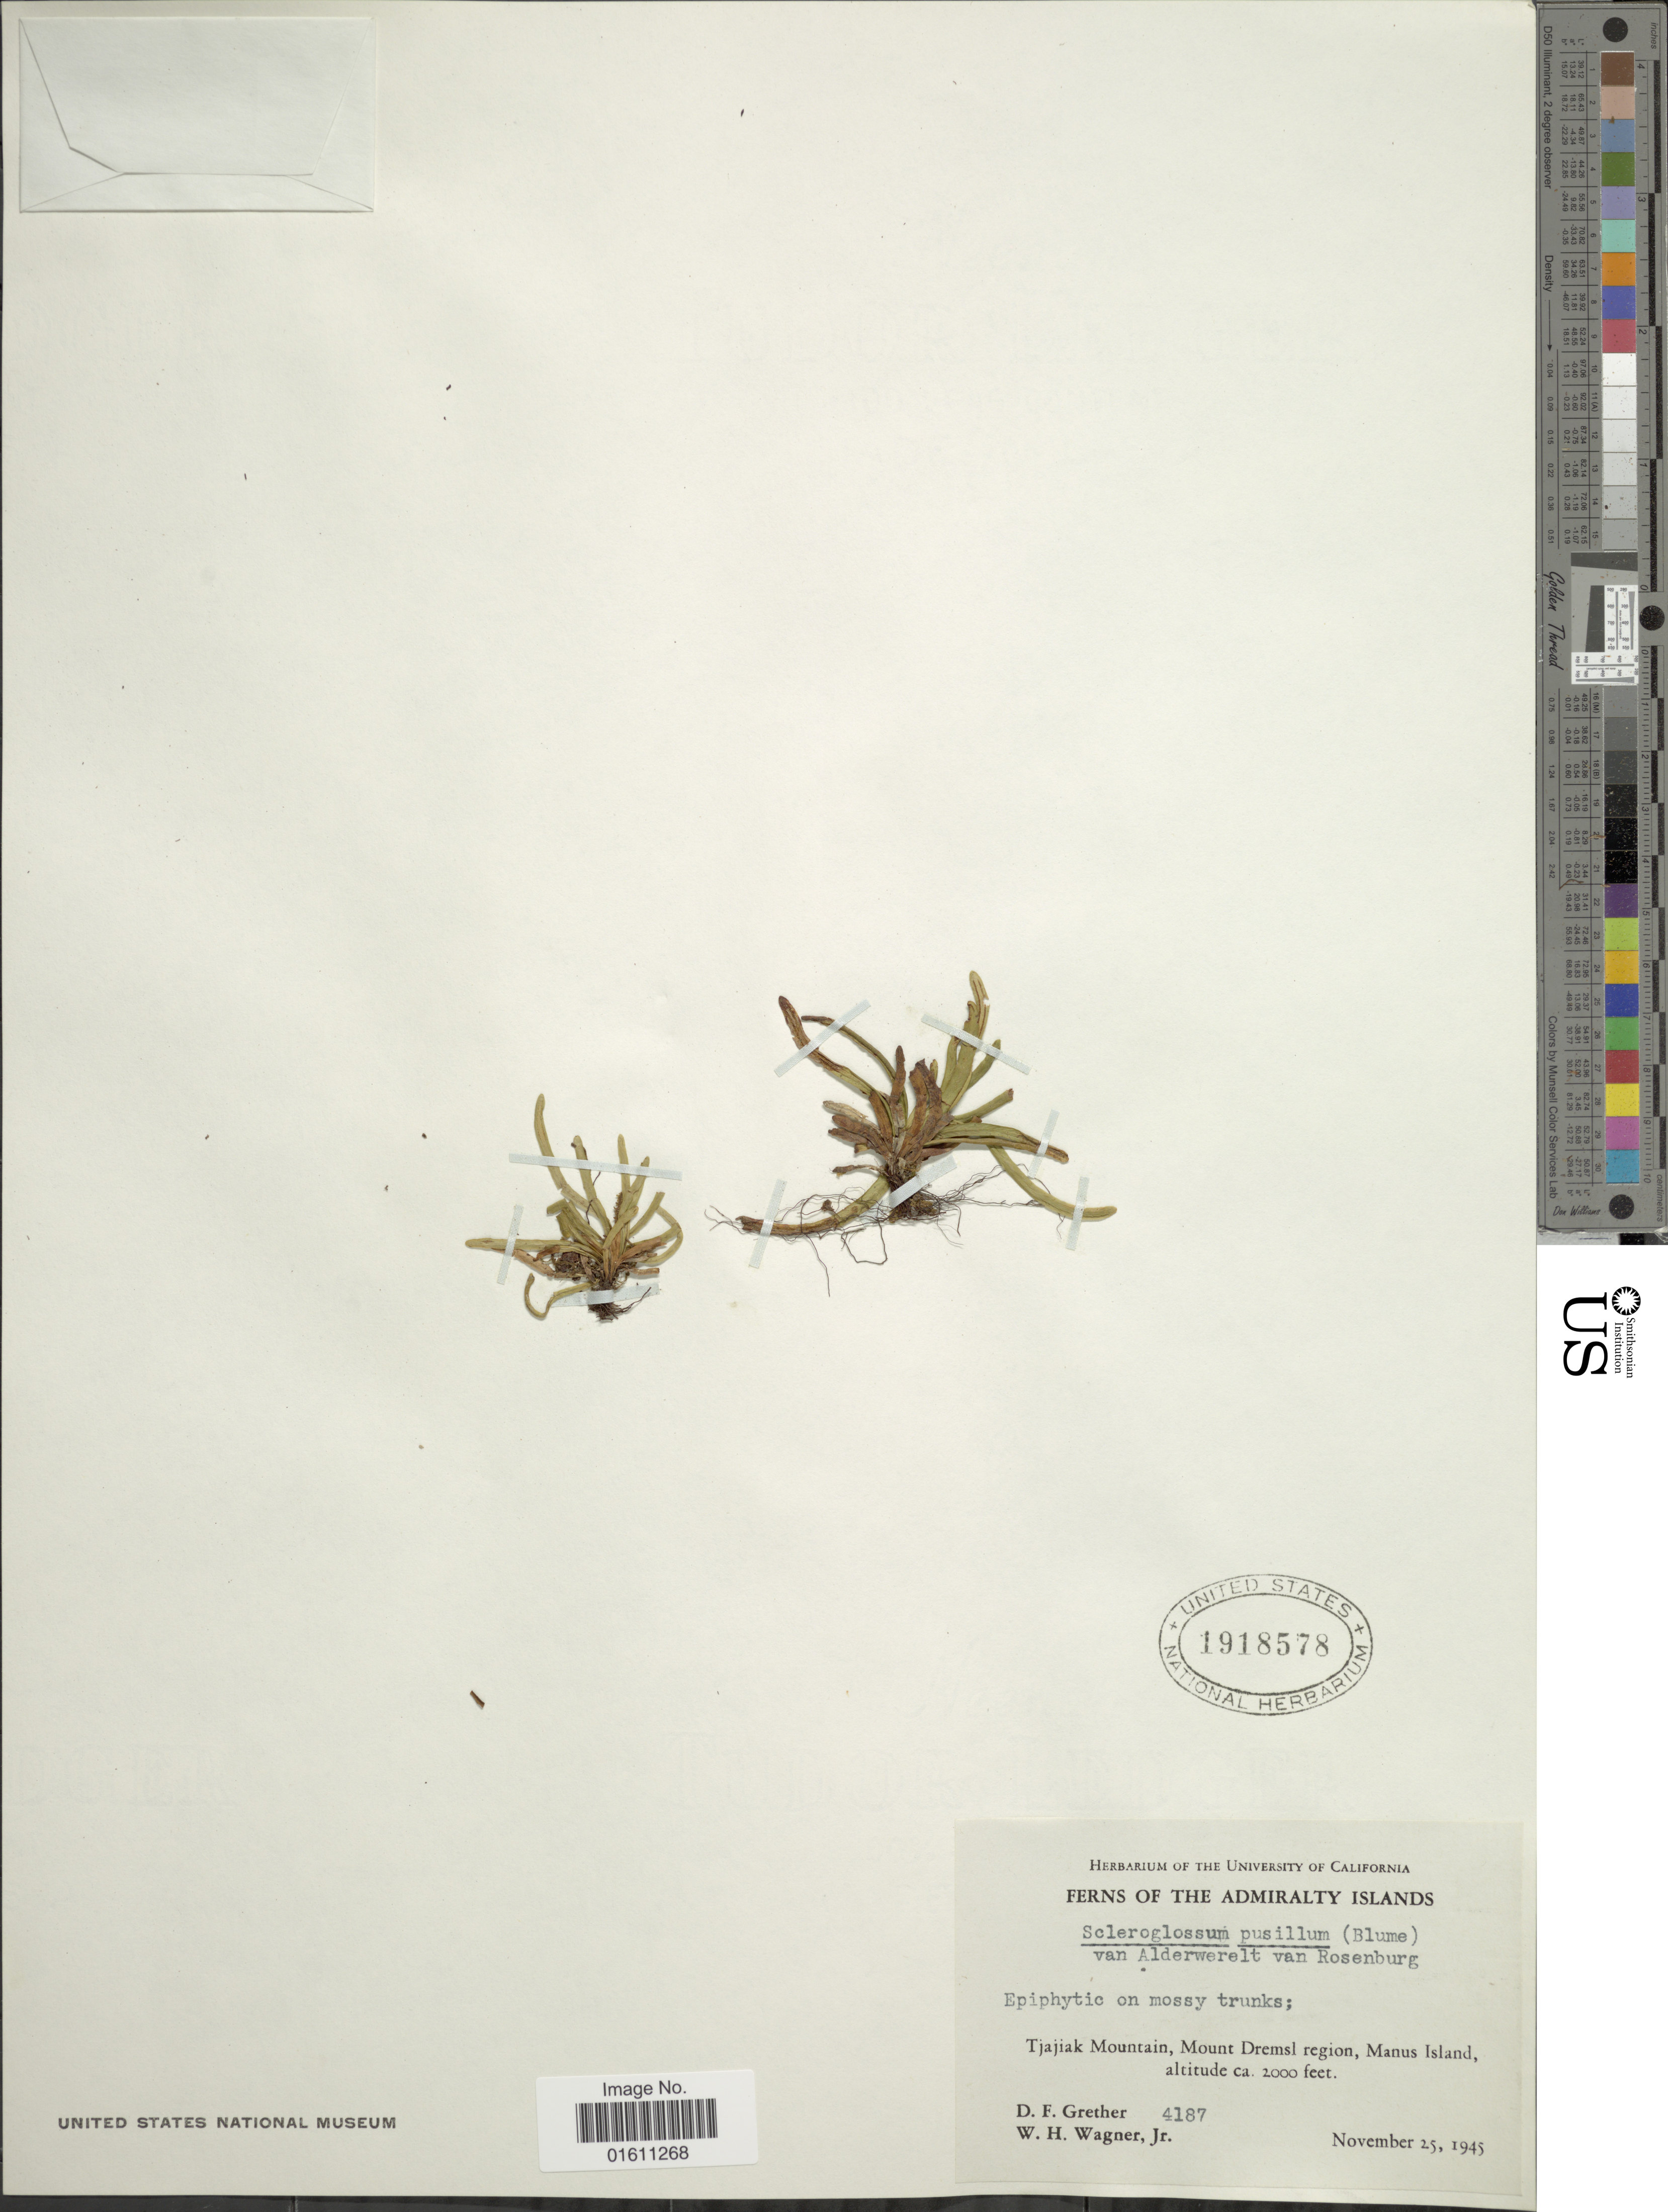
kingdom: Plantae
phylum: Tracheophyta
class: Polypodiopsida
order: Polypodiales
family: Polypodiaceae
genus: Scleroglossum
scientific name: Scleroglossum pusillum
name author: (Blume) Alderw.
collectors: D. F. Grether & W. H. Wagner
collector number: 4187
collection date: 1945-11-25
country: Papua New Guinea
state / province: Manus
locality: The Admiralty Islands, Tjajiak Mountains, Mount Dremsl region, Manus Island.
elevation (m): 610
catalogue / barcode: US 1918578